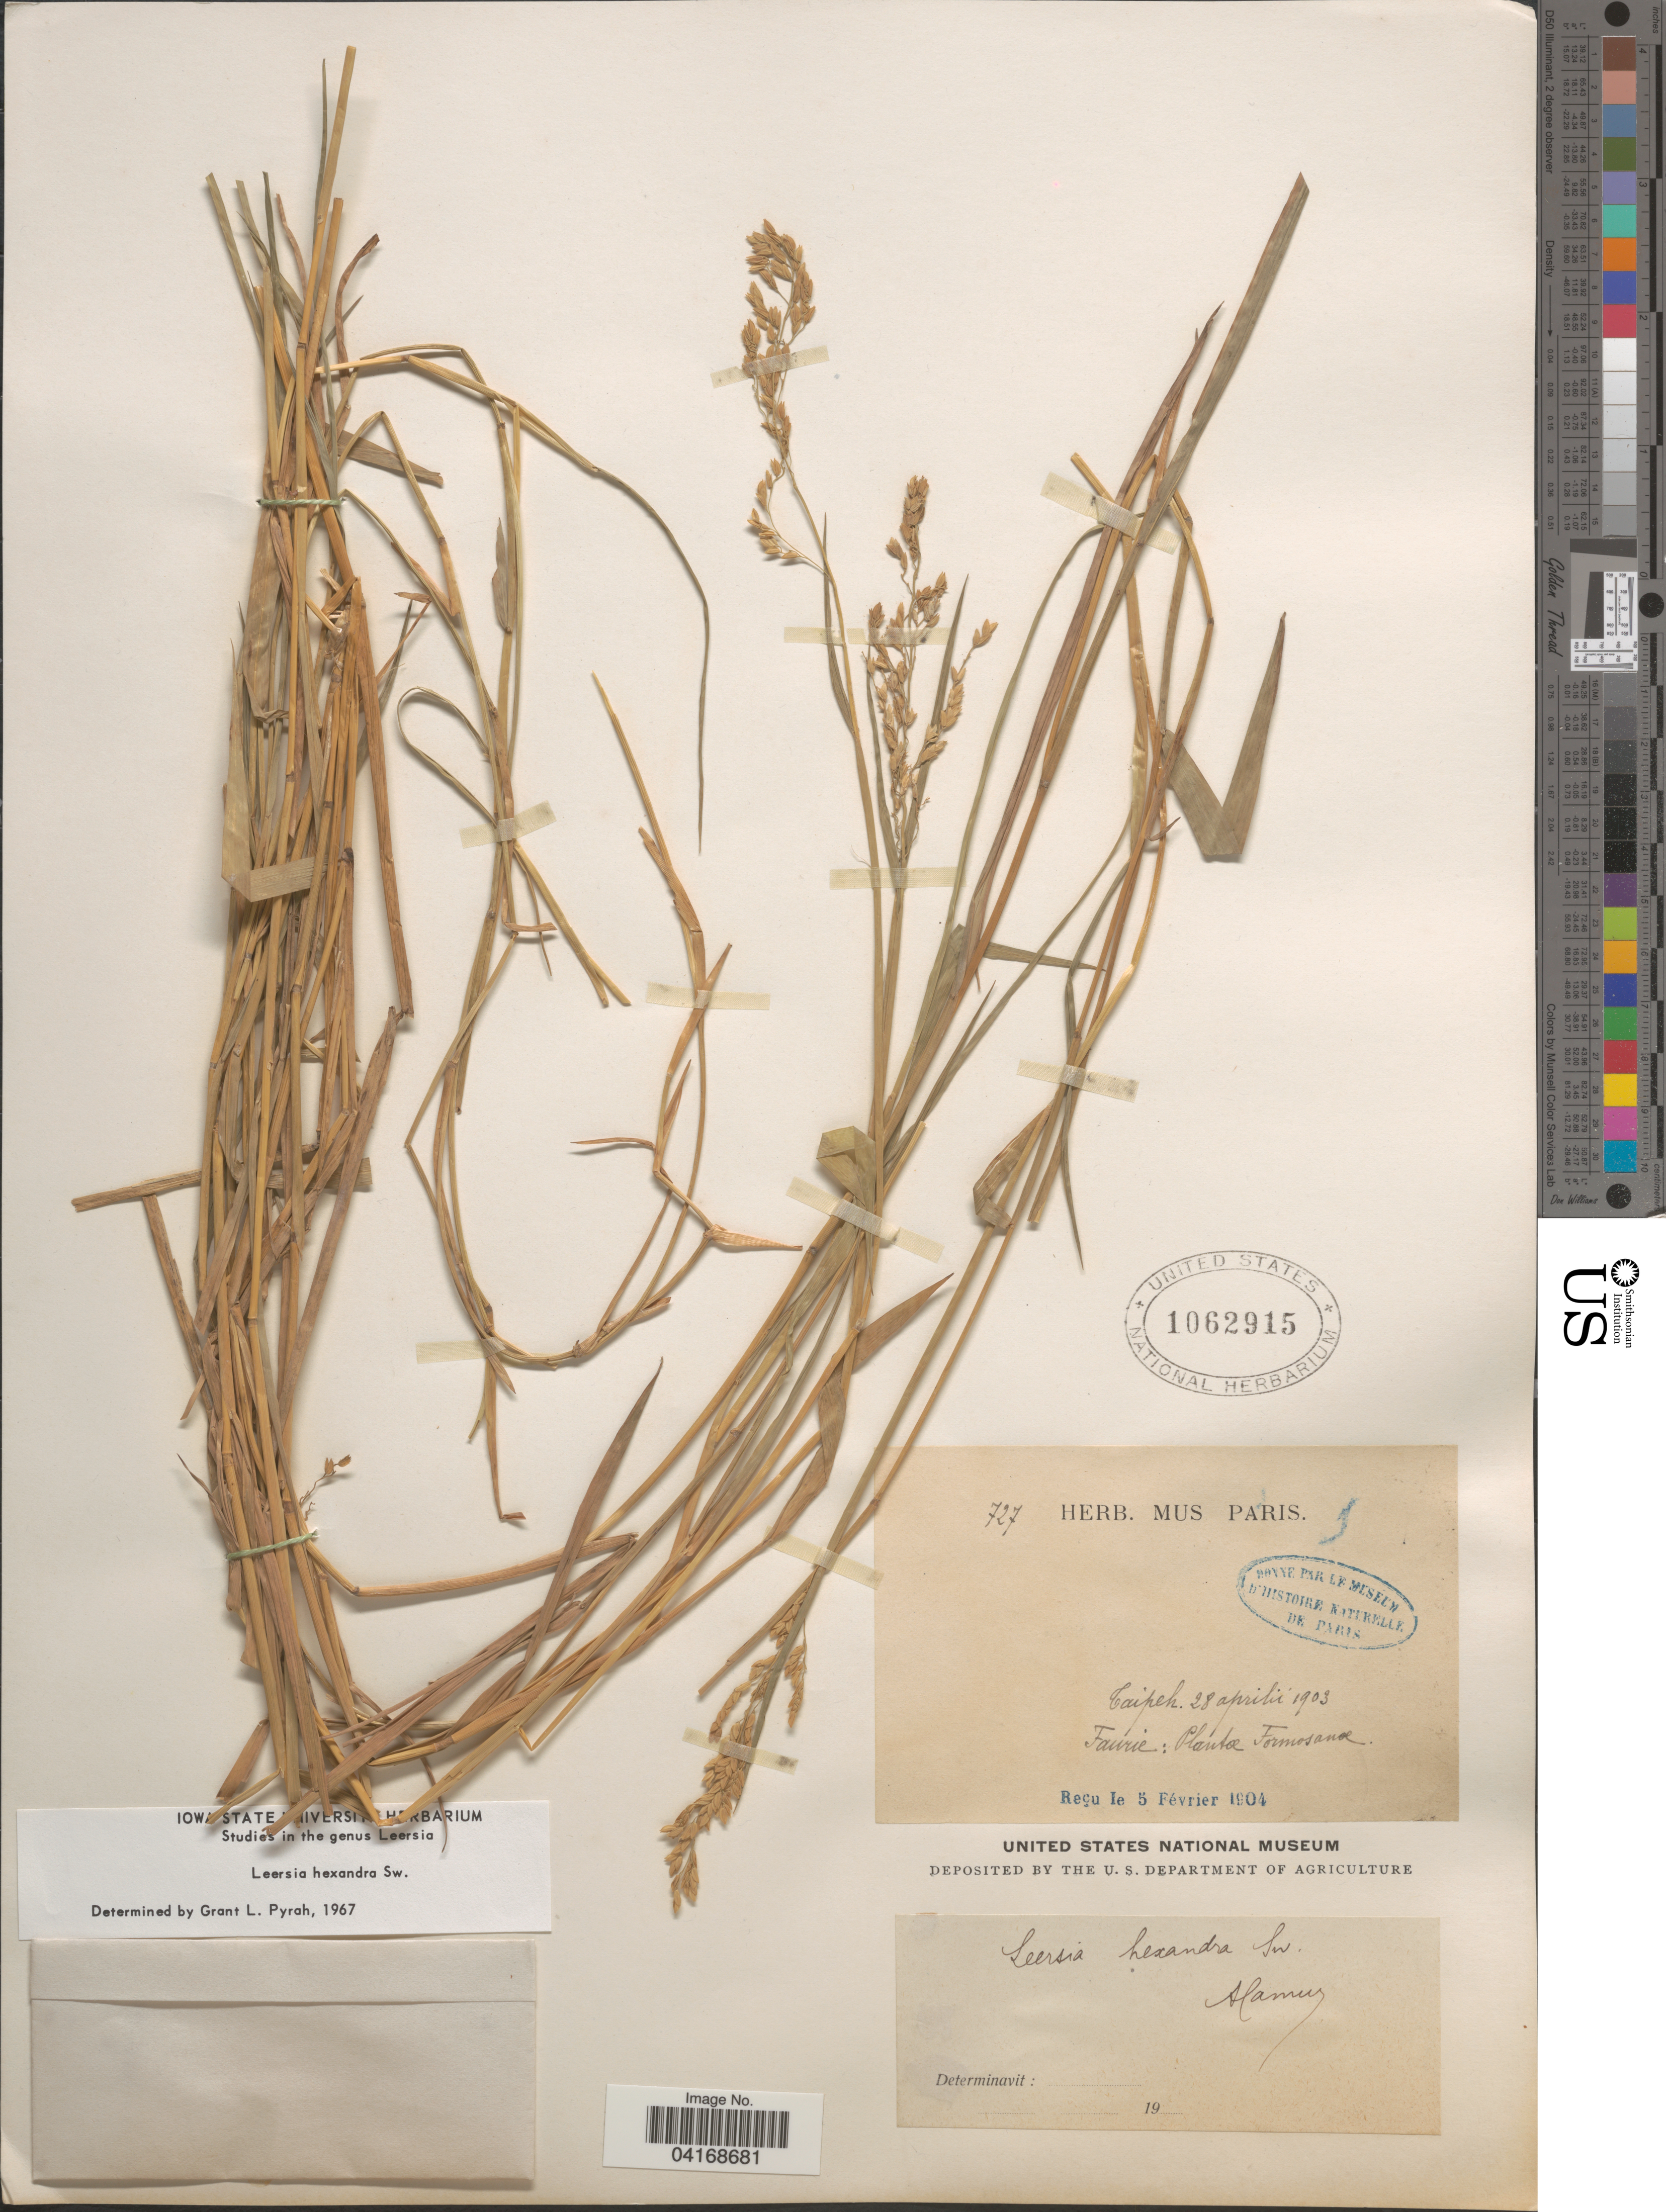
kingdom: Plantae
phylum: Tracheophyta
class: Liliopsida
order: Poales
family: Poaceae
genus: Leersia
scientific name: Leersia hexandra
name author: Sw.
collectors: -. Faurie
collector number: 727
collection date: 1903-04-28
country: Taiwan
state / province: Taipei City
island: Taiwan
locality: Taipeh. Formosanæ.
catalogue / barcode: US 1062915